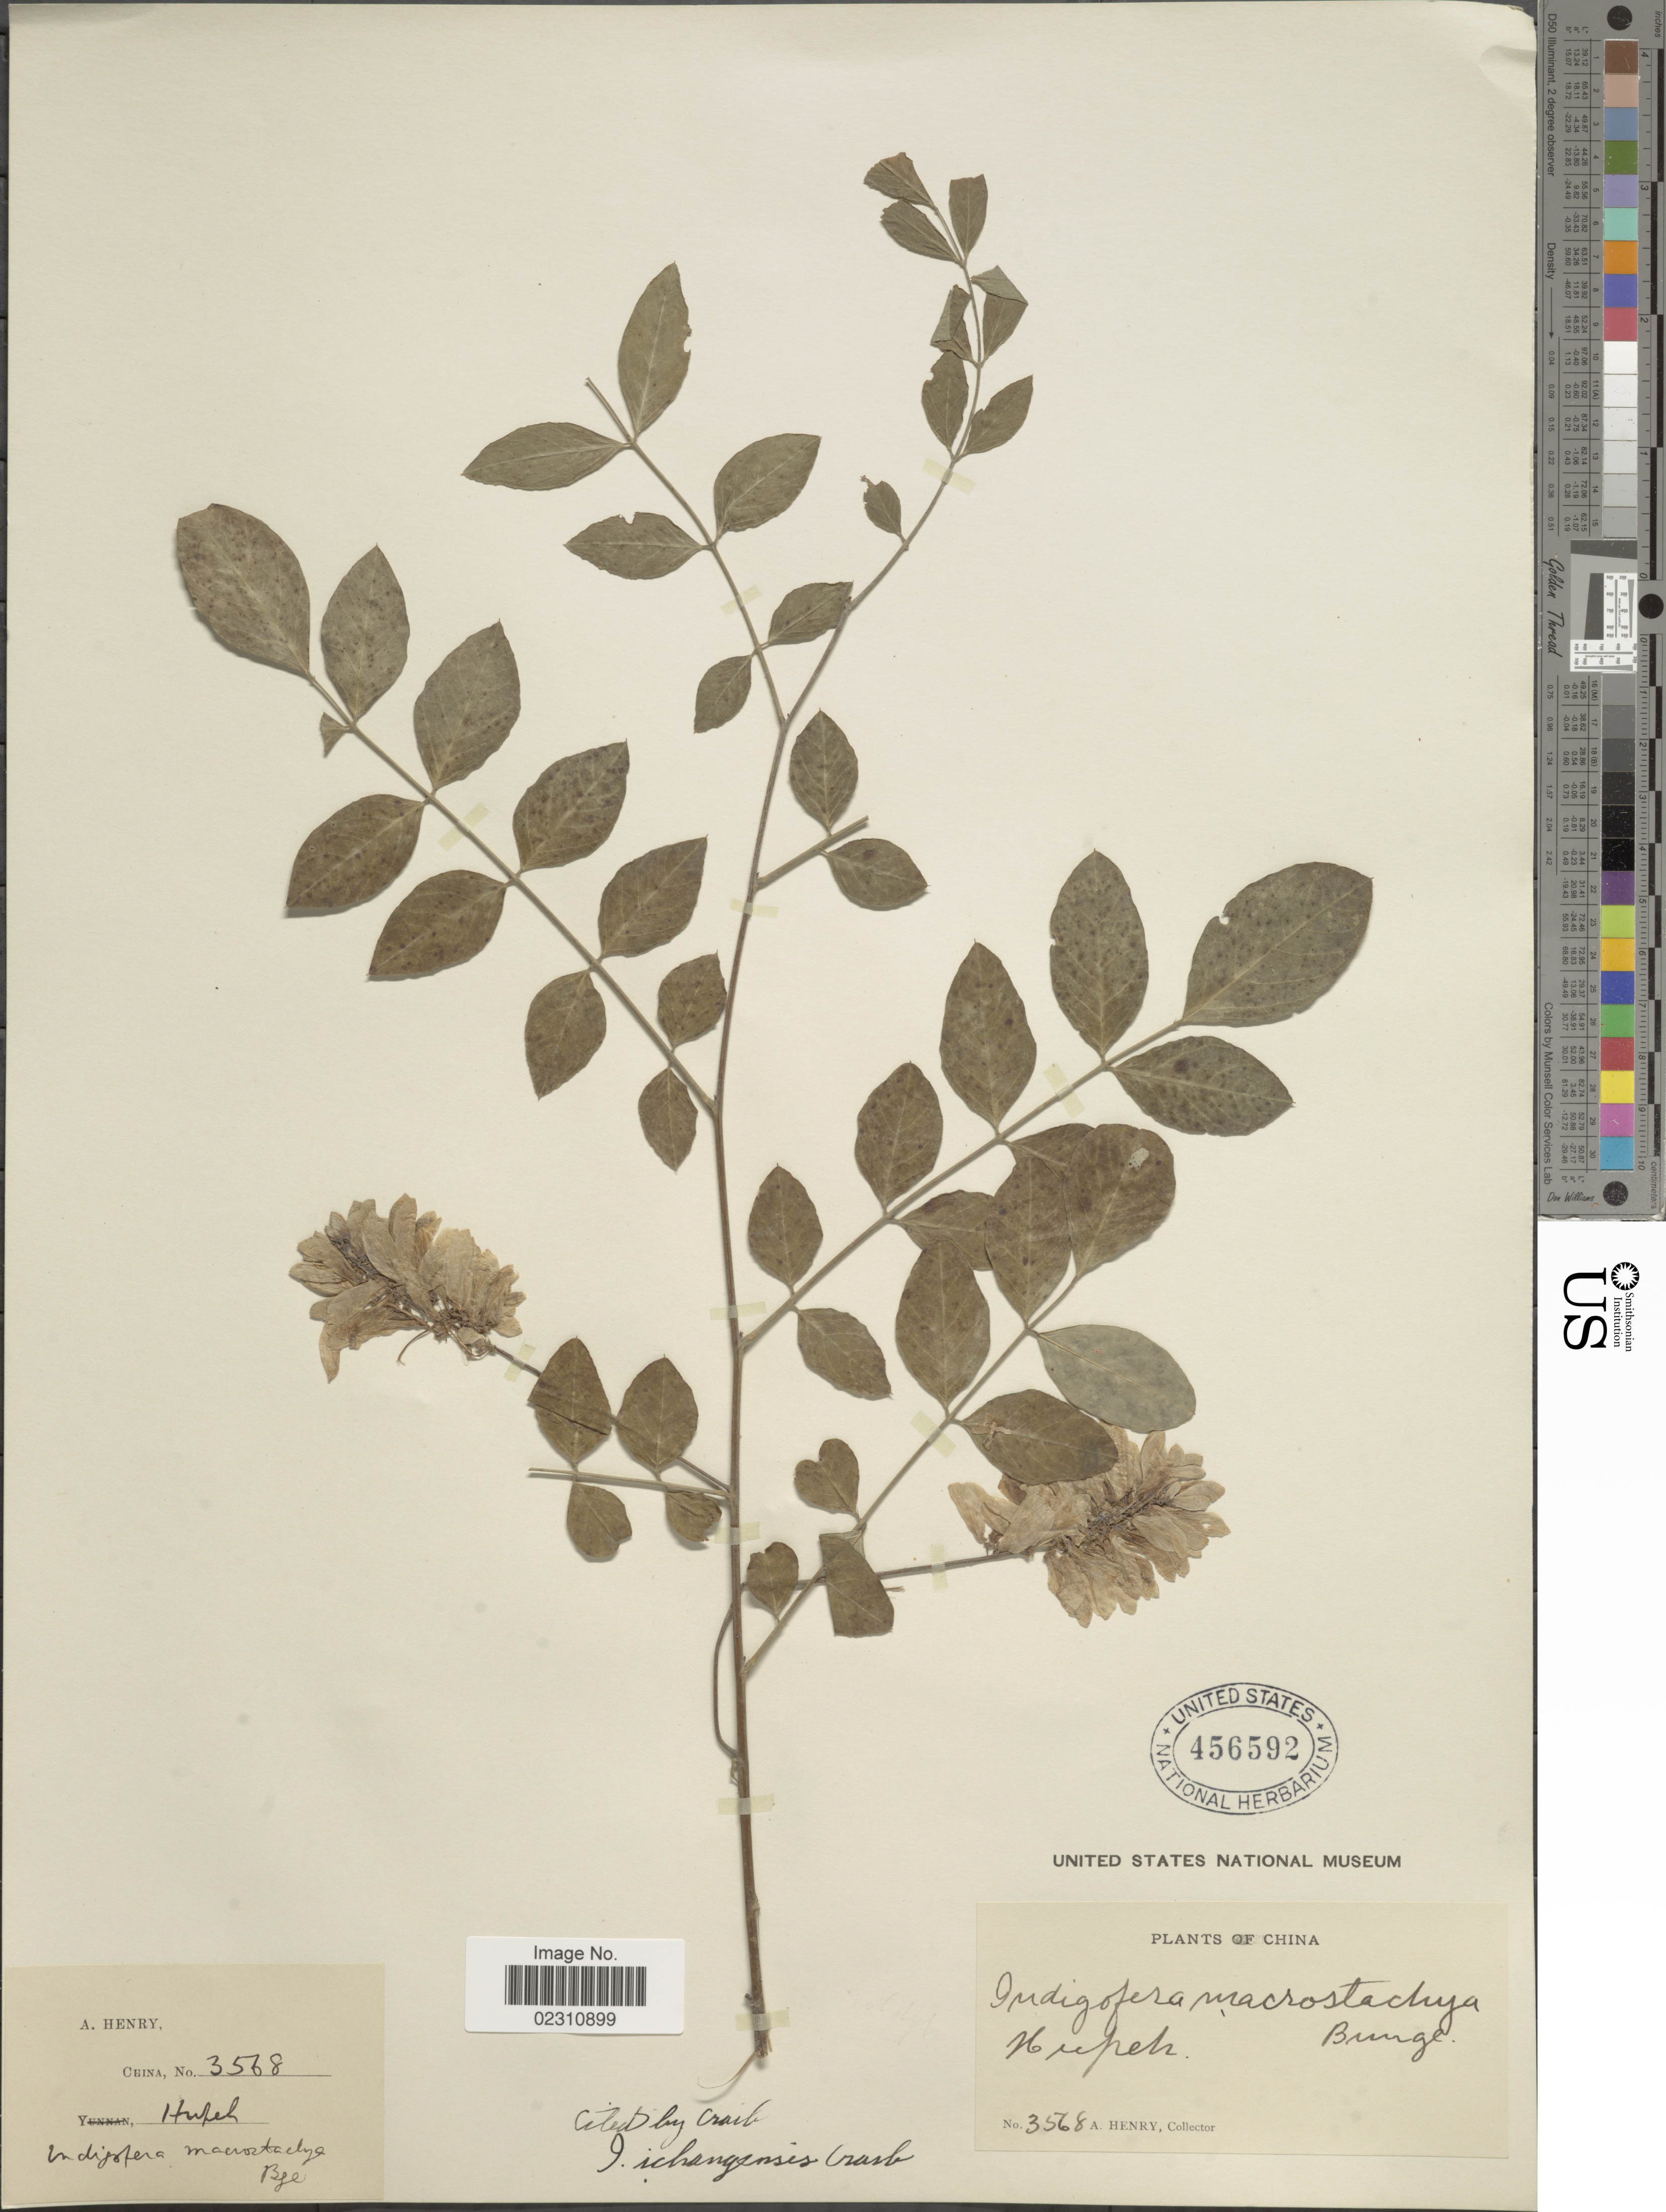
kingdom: Plantae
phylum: Tracheophyta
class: Magnoliopsida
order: Fabales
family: Fabaceae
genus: Indigofera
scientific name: Indigofera ichangensis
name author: Craib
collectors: A. Henry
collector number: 3568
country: China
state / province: Hubei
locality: China, Hupeh.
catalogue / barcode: US 456592